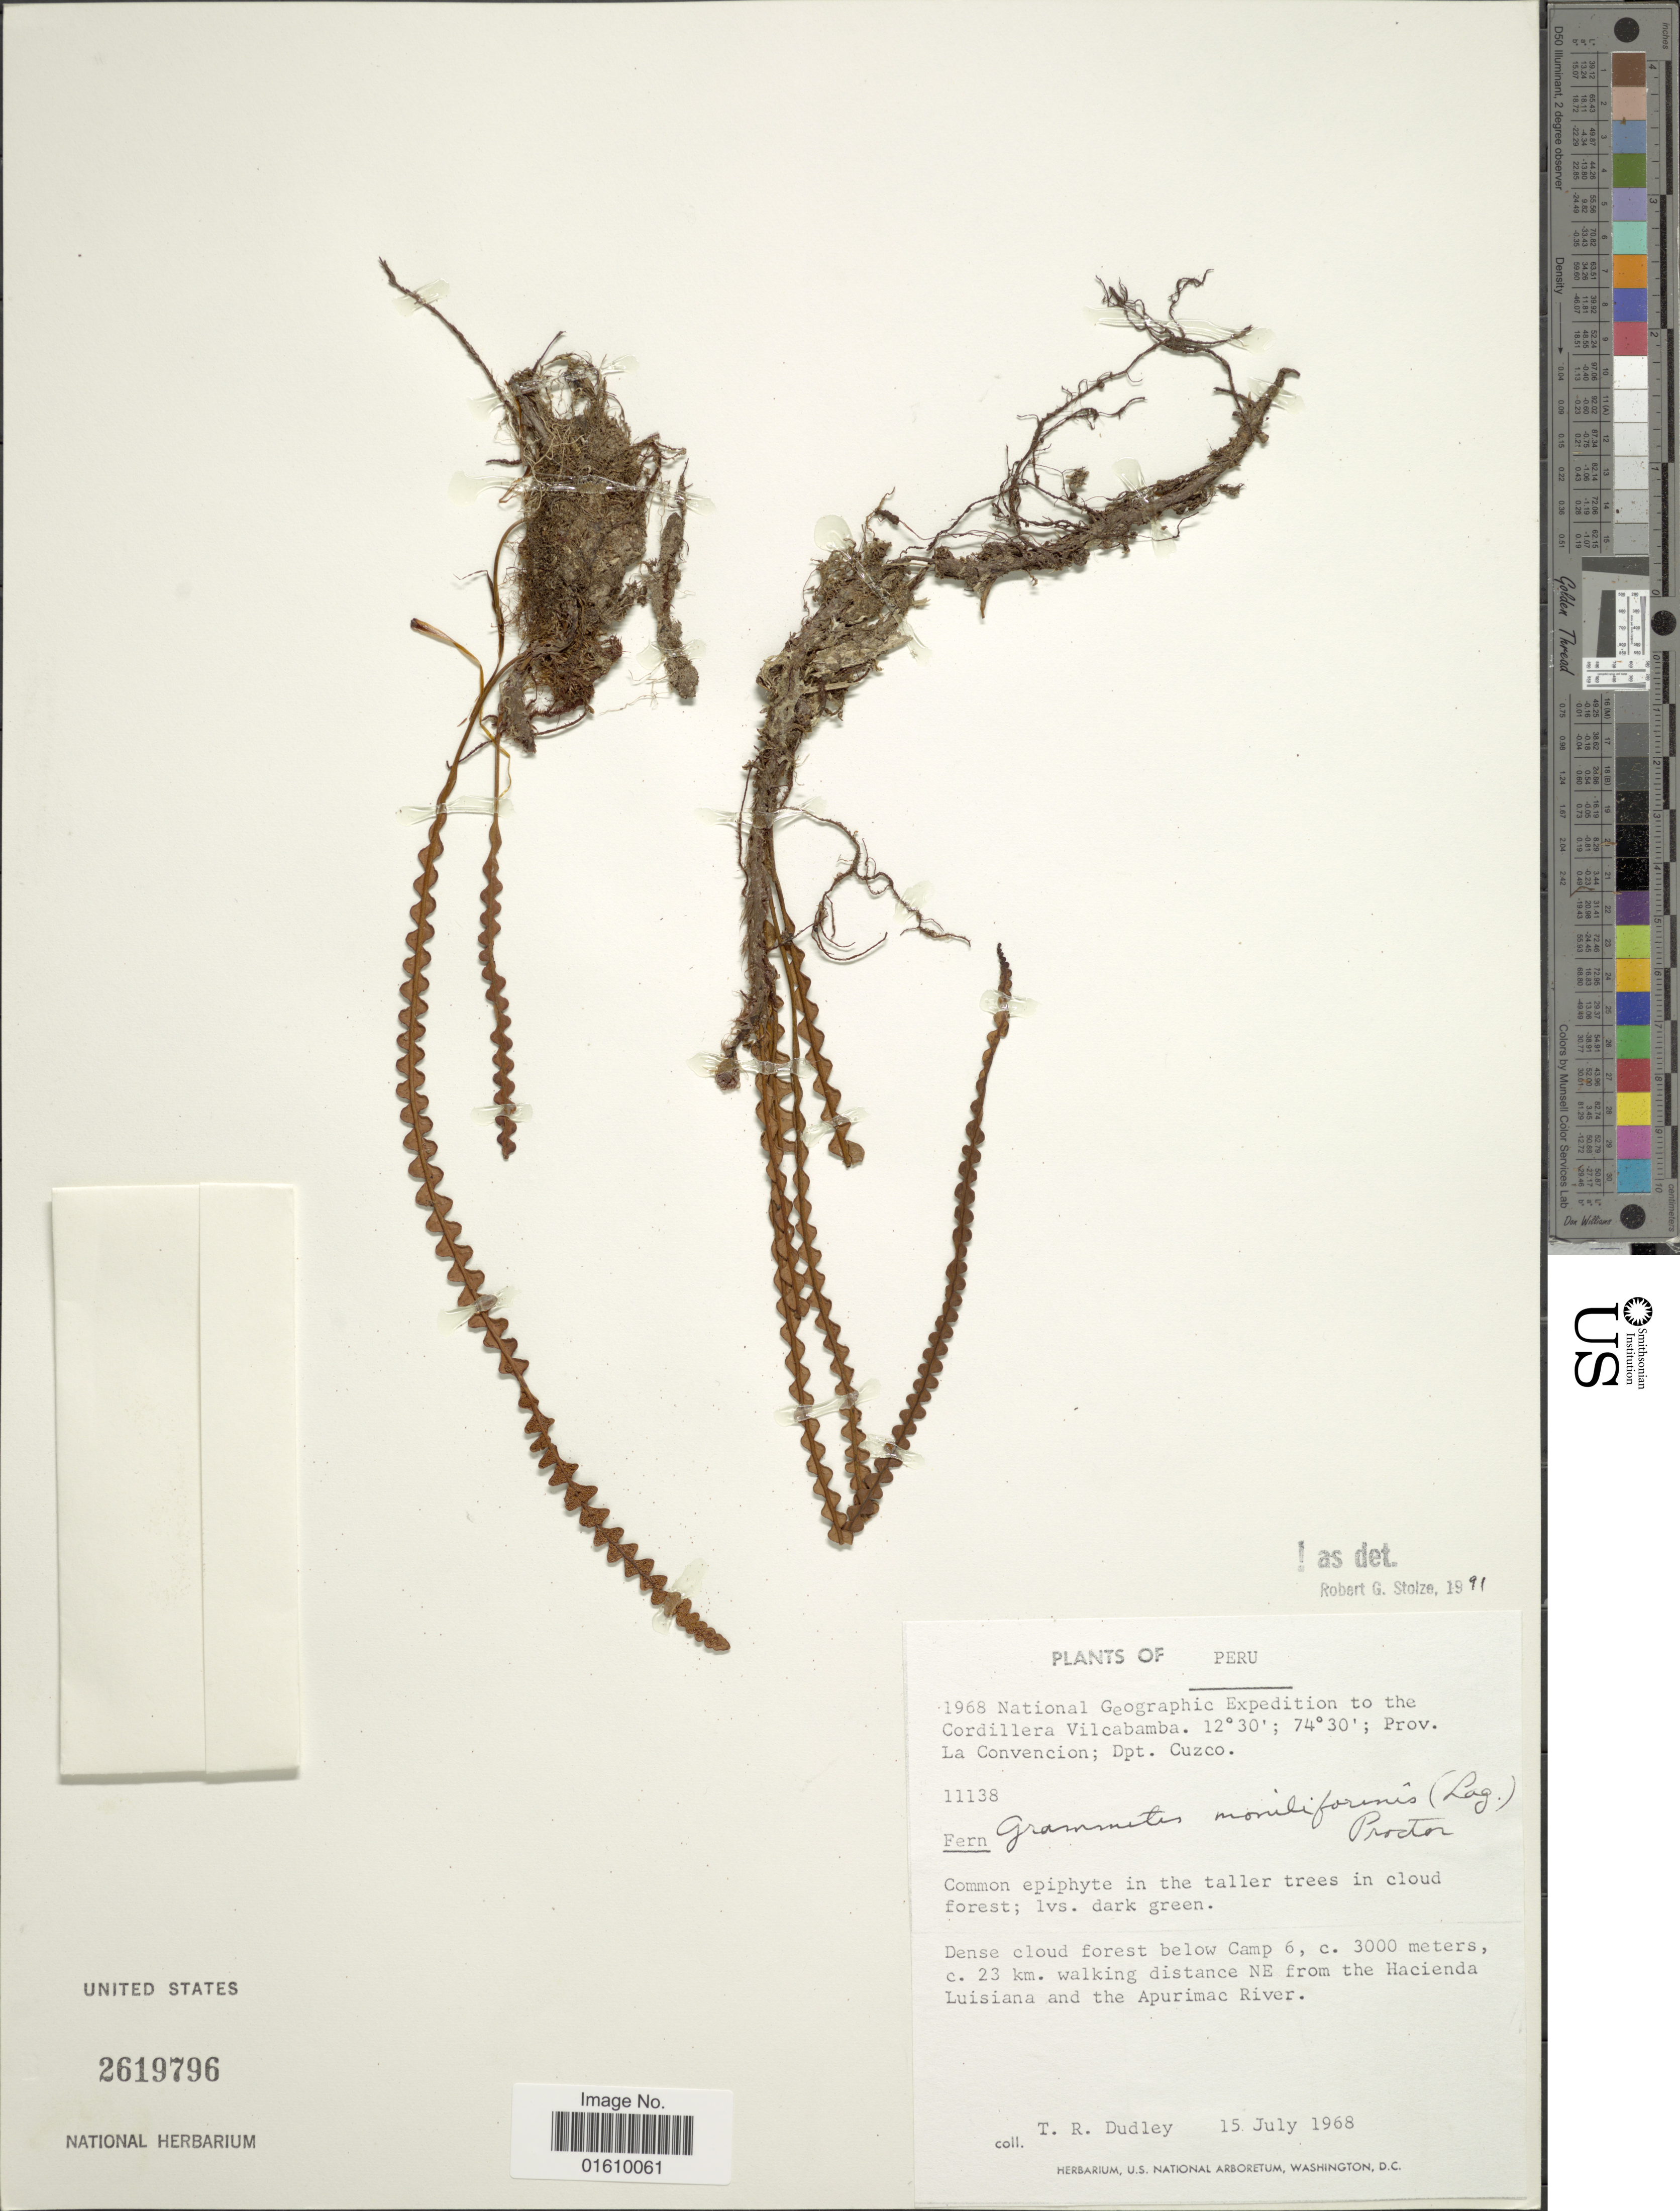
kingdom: Plantae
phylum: Tracheophyta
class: Polypodiopsida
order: Polypodiales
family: Polypodiaceae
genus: Melpomene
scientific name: Melpomene moniliformis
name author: (Lag. ex Sw.) A.R. Sm. & R.C. Moran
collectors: T. R. Dudley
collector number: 11138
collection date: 1968-07-15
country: Peru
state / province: Apurímac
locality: The Cordillera Vilcabamba, Prov. La Convencion; Dpt. Cuzco, below Camp 6, c 23 km walking distance NE from the Hacienda Luisiana and the Apurimac River.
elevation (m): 3000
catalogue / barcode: US 2619796